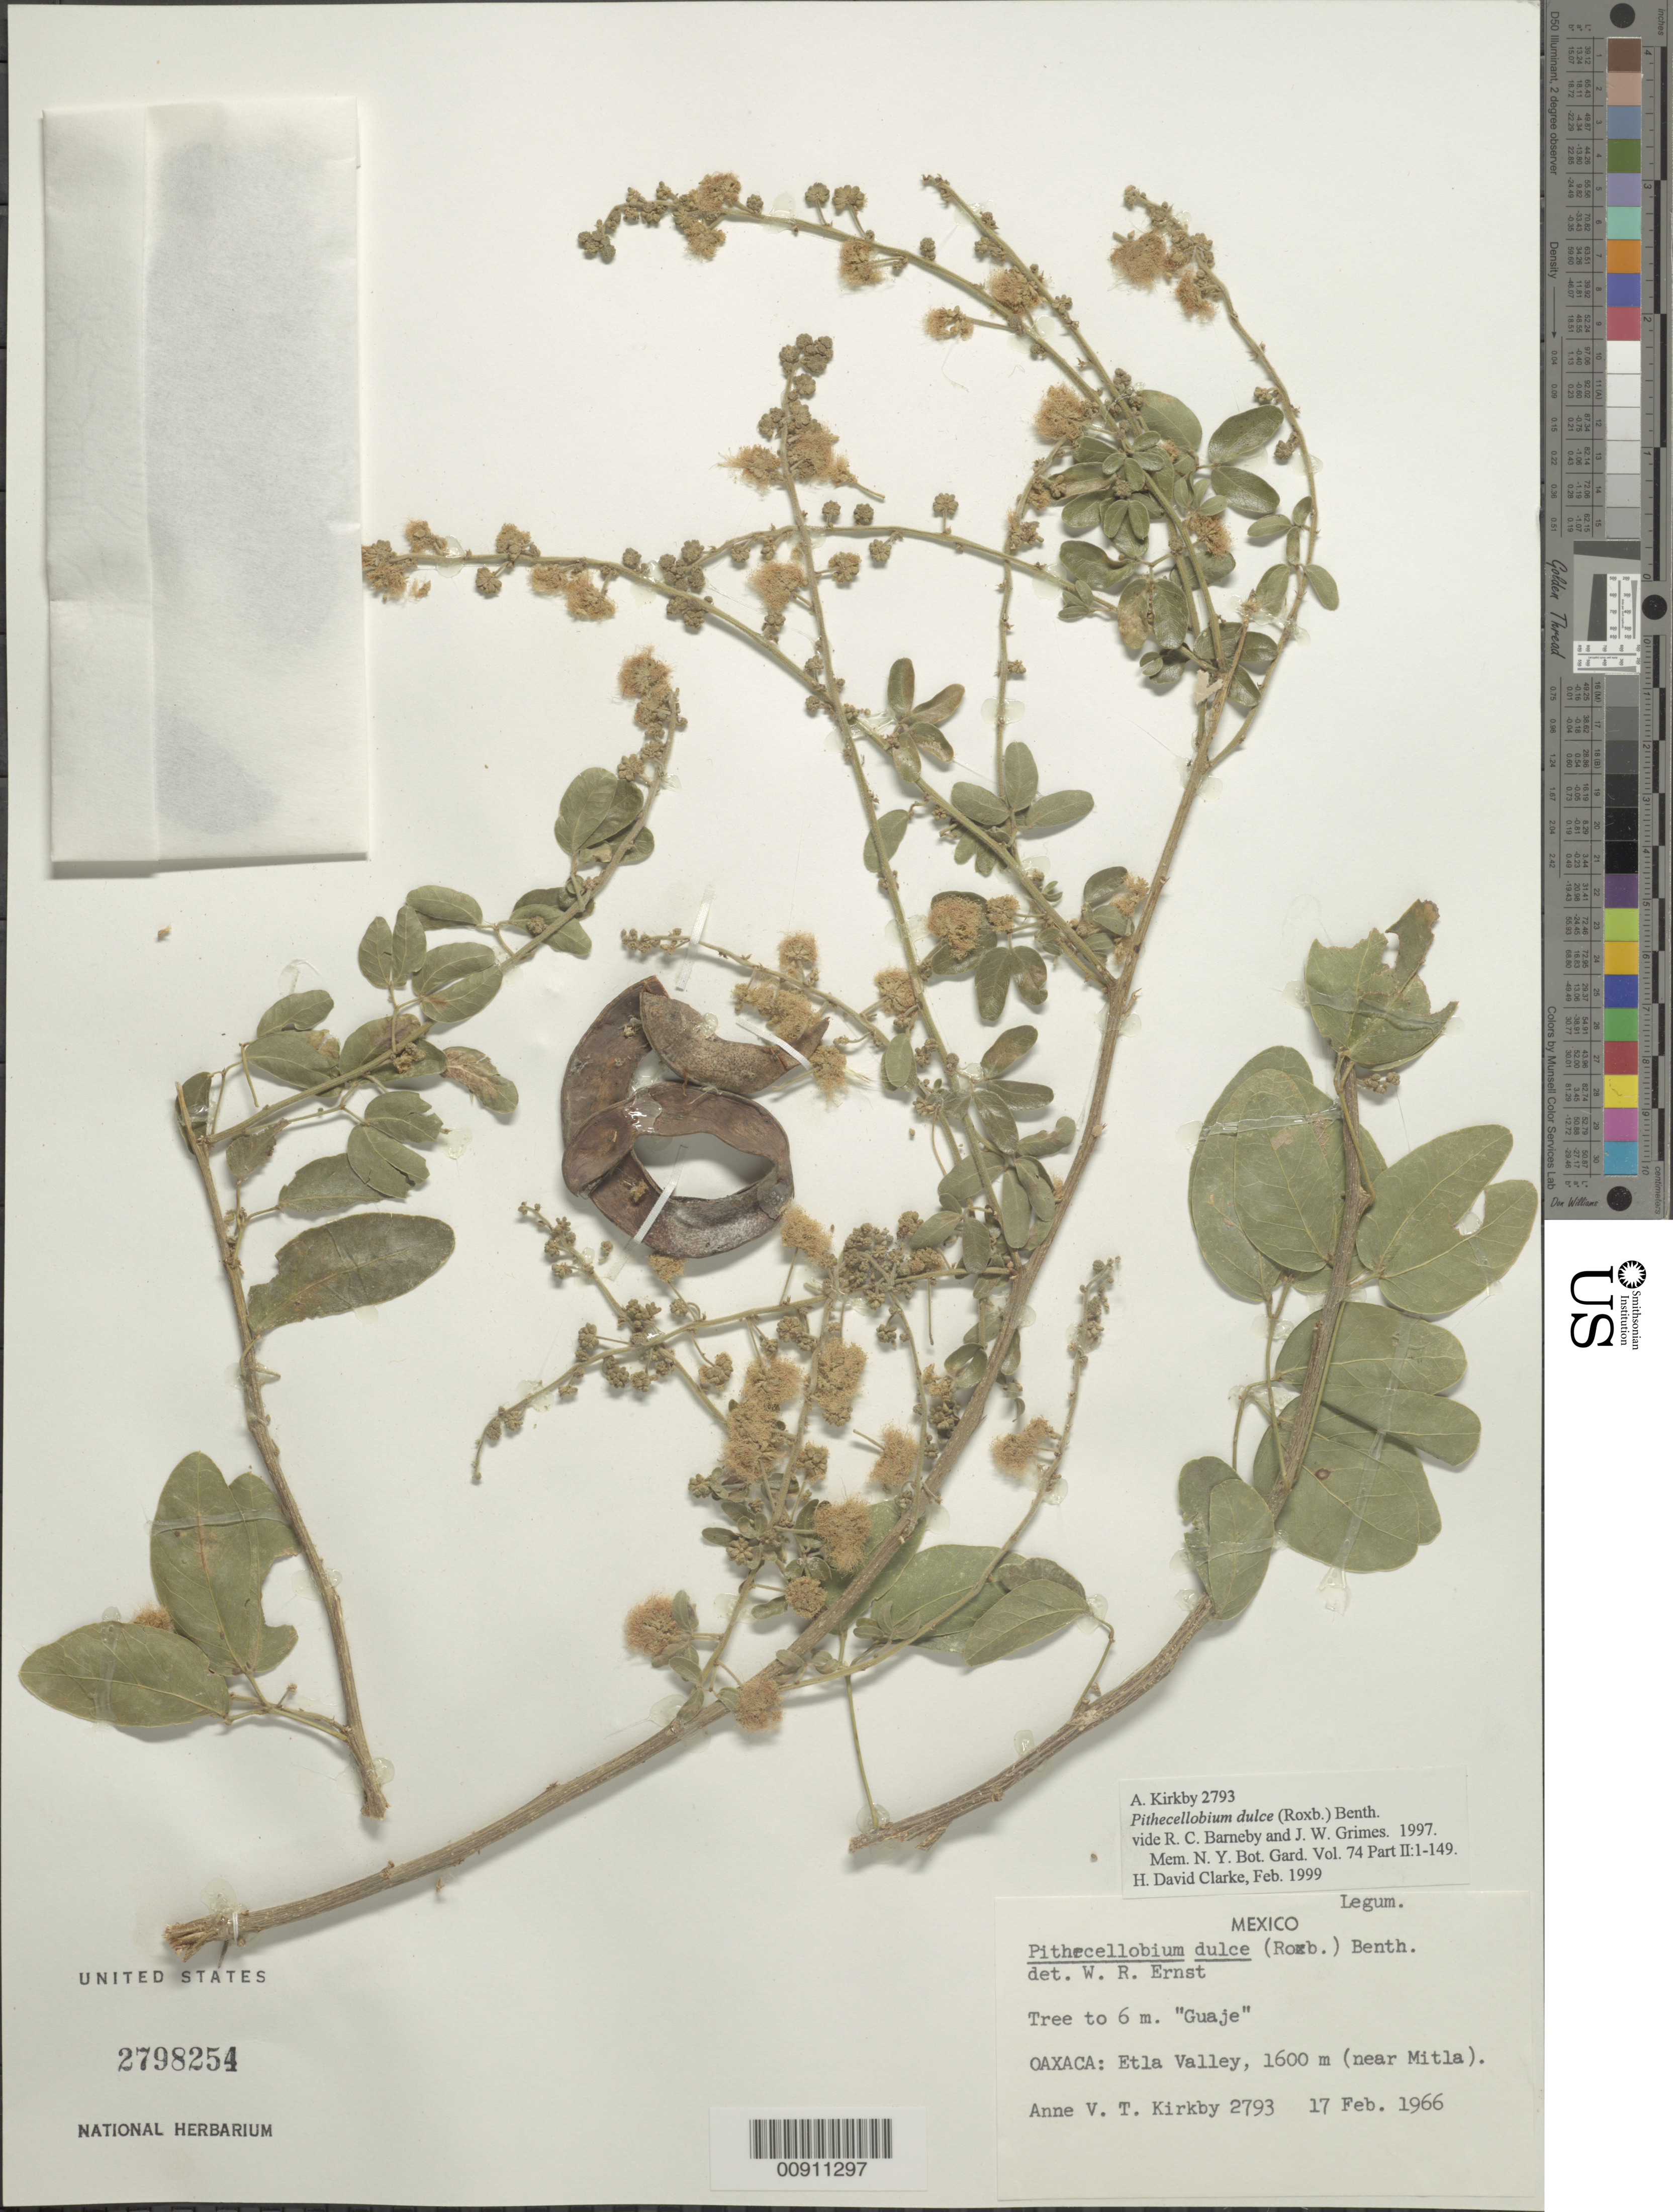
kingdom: Plantae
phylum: Tracheophyta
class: Magnoliopsida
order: Fabales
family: Fabaceae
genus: Pithecellobium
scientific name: Pithecellobium dulce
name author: (Roxb.) Benth.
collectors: A. Kirkby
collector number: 2793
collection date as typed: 17 Feb 1966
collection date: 1966-02-17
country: Mexico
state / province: Oaxaca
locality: Oaxaca: Etla Valley (near Mitla).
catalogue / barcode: US 2798254